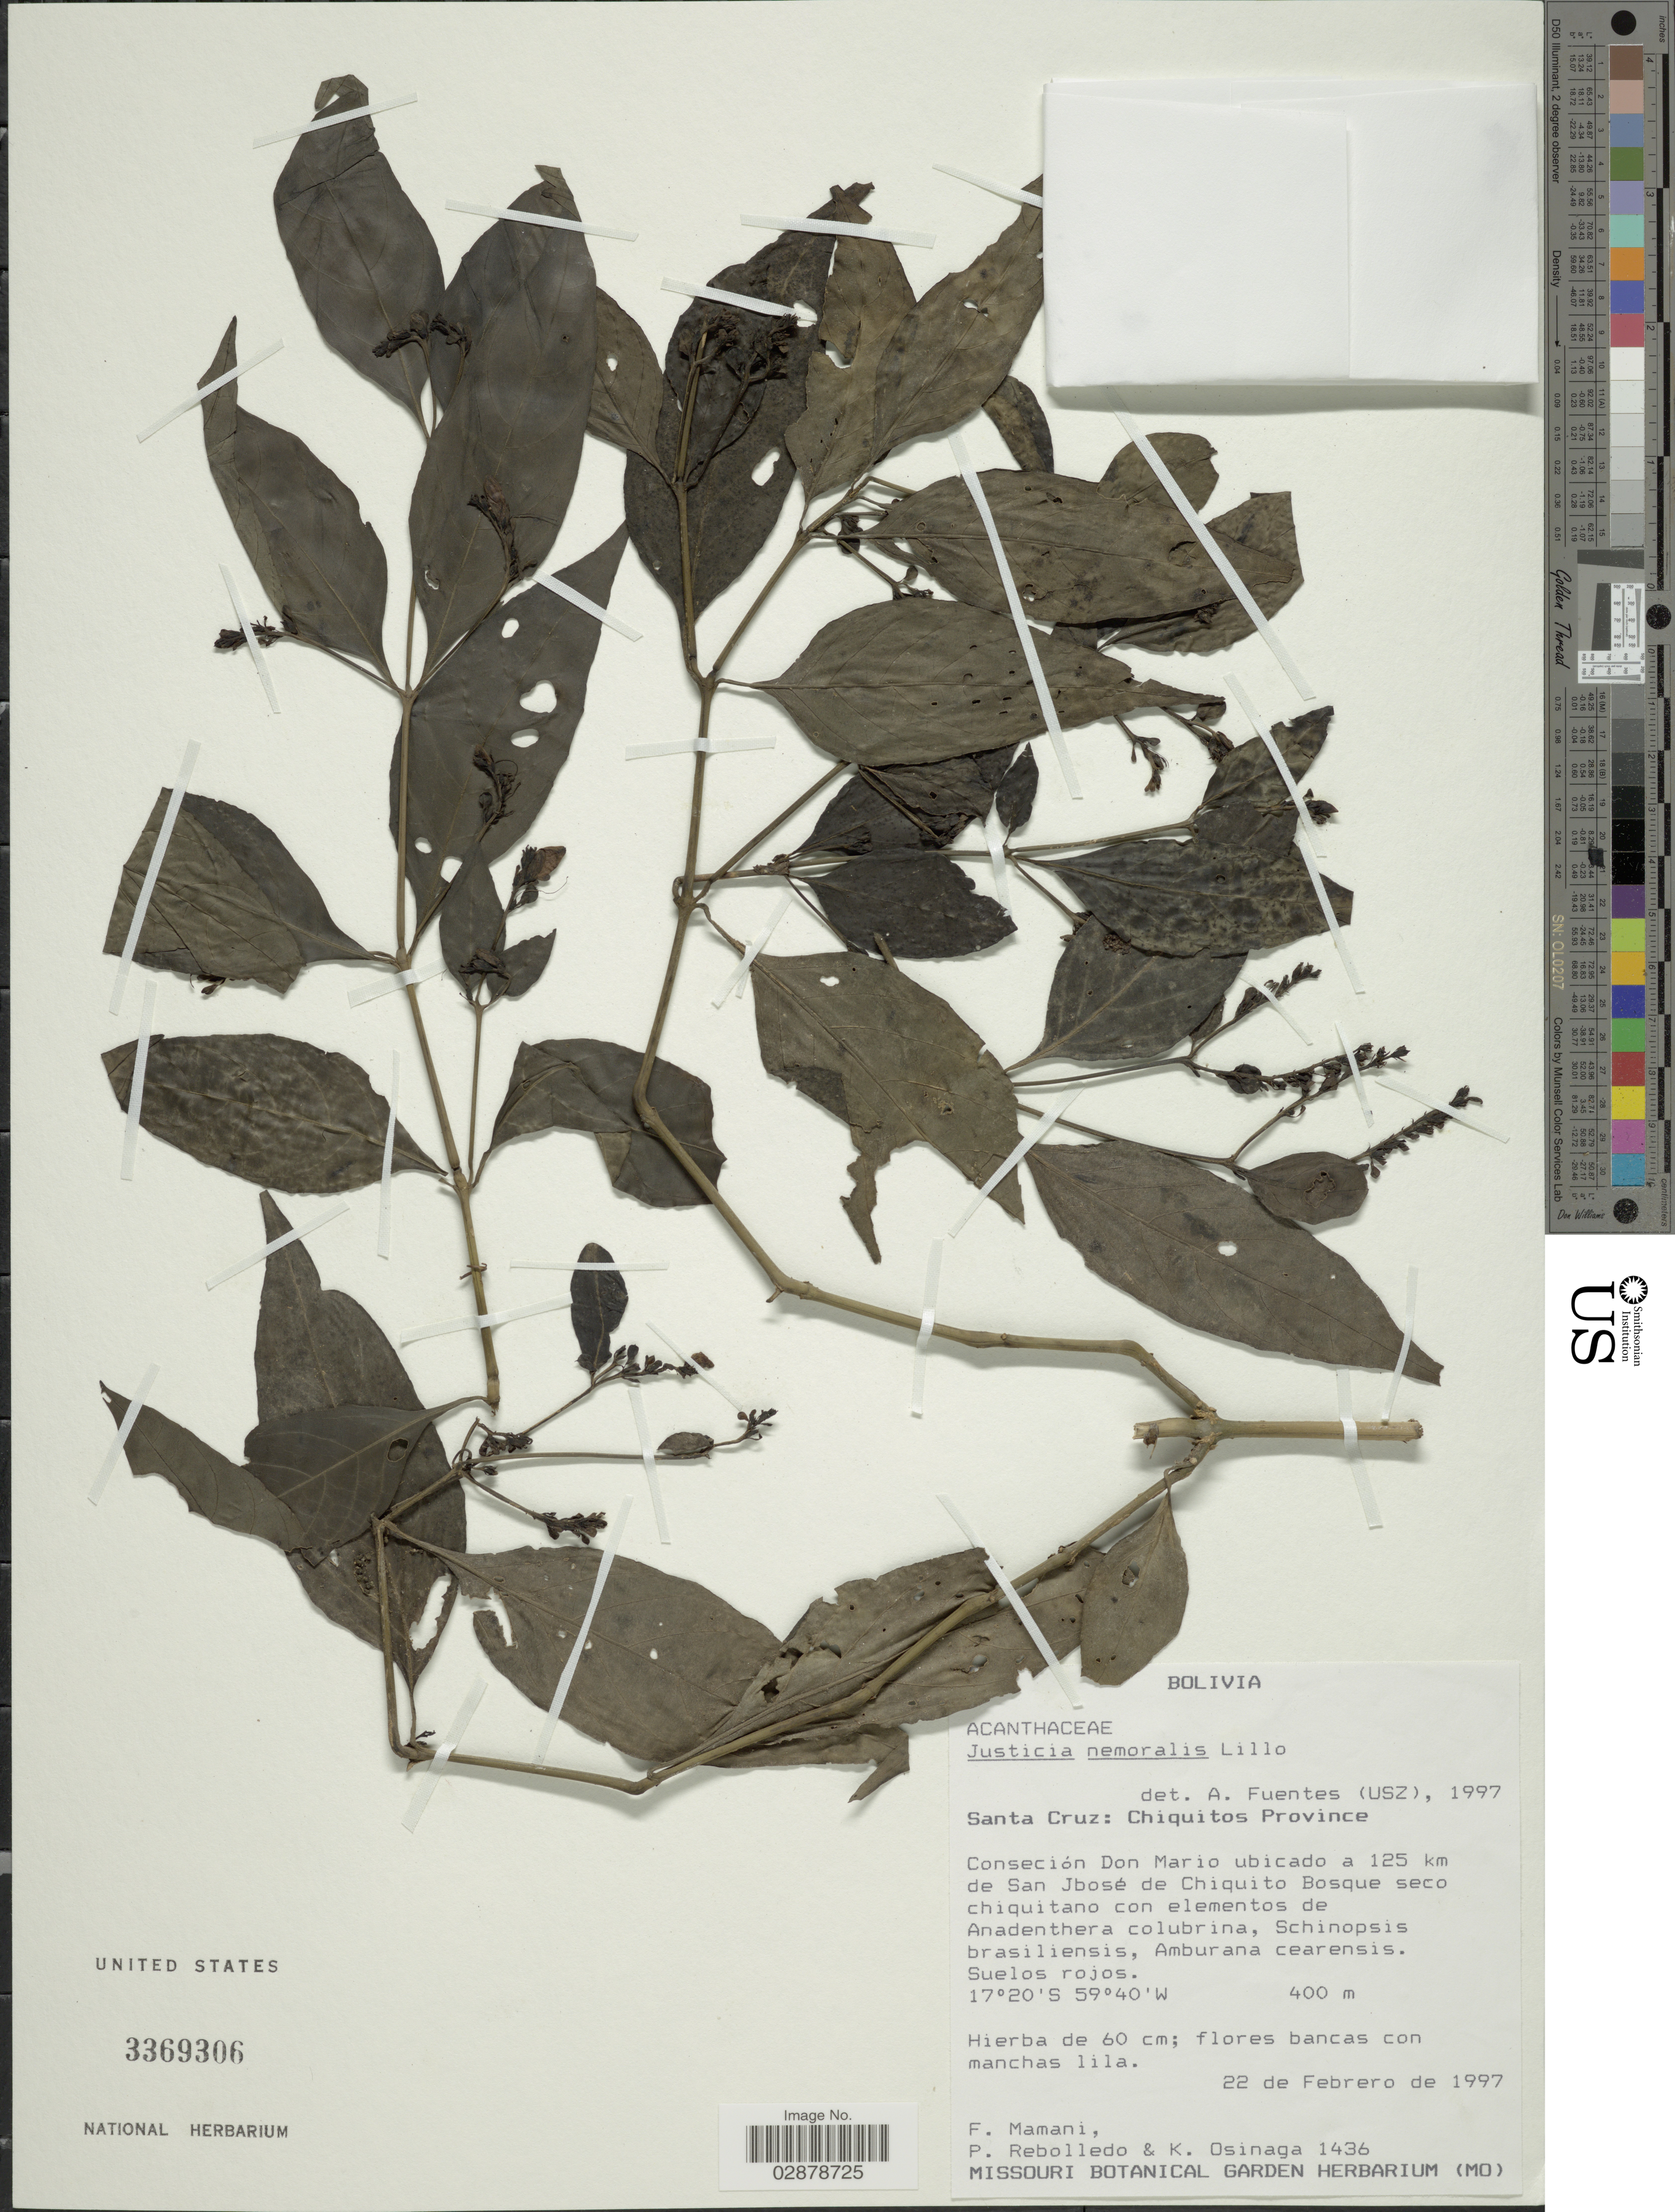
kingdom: Plantae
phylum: Tracheophyta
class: Magnoliopsida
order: Lamiales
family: Acanthaceae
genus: Justicia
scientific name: Justicia corumbensis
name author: (Lindau) Wassh. & C. Ezcurra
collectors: F. Mamani, P. Rebolledo & K. Osinaga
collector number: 1436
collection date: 1997-02-22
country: Bolivia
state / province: Santa Cruz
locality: Chiquitos Province, Conseción Don Mario ubicado a 125 km de San Jbosé de Chiquito.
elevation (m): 400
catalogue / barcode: US 3369306